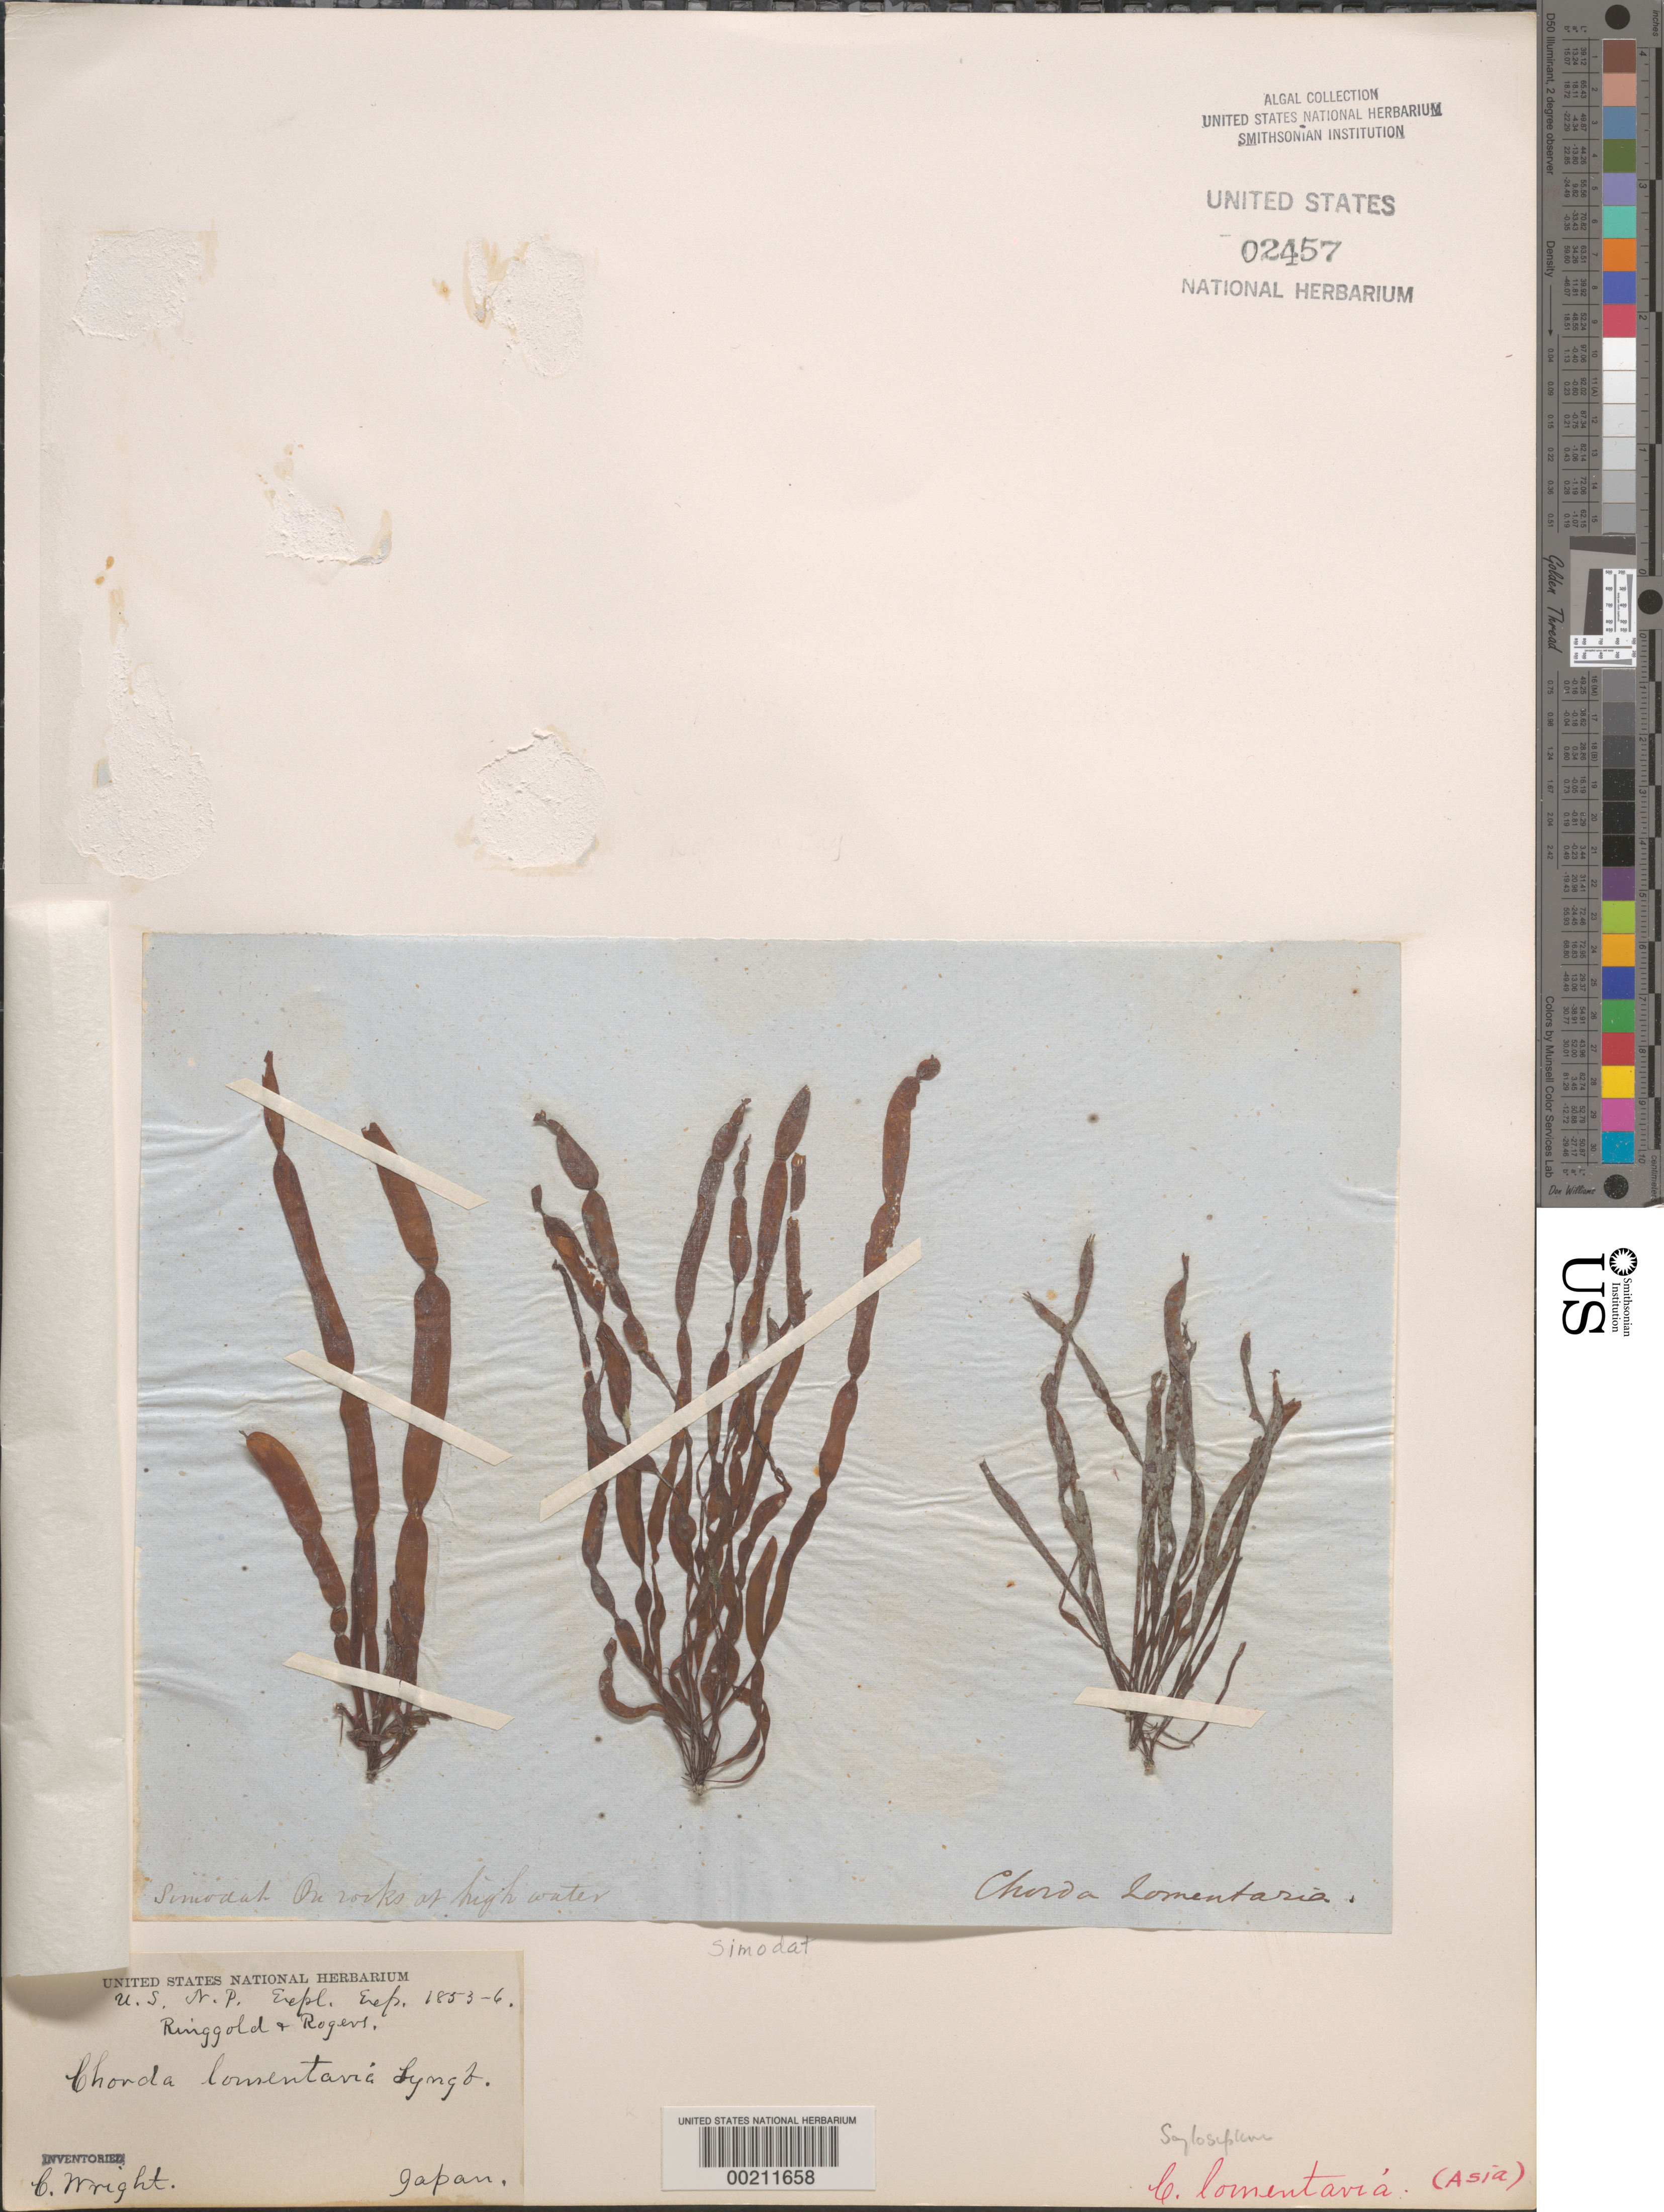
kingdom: Chromista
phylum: Ochrophyta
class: Phaeophyceae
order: Scytosiphonales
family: Scytosiphonaceae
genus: Scytosiphon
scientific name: Scytosiphon lomentaria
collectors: C. Wright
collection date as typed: May 1855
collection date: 1855-05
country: Japan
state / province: Sizuoka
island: Honshu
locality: Shimoda (Simodat)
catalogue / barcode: US 2457